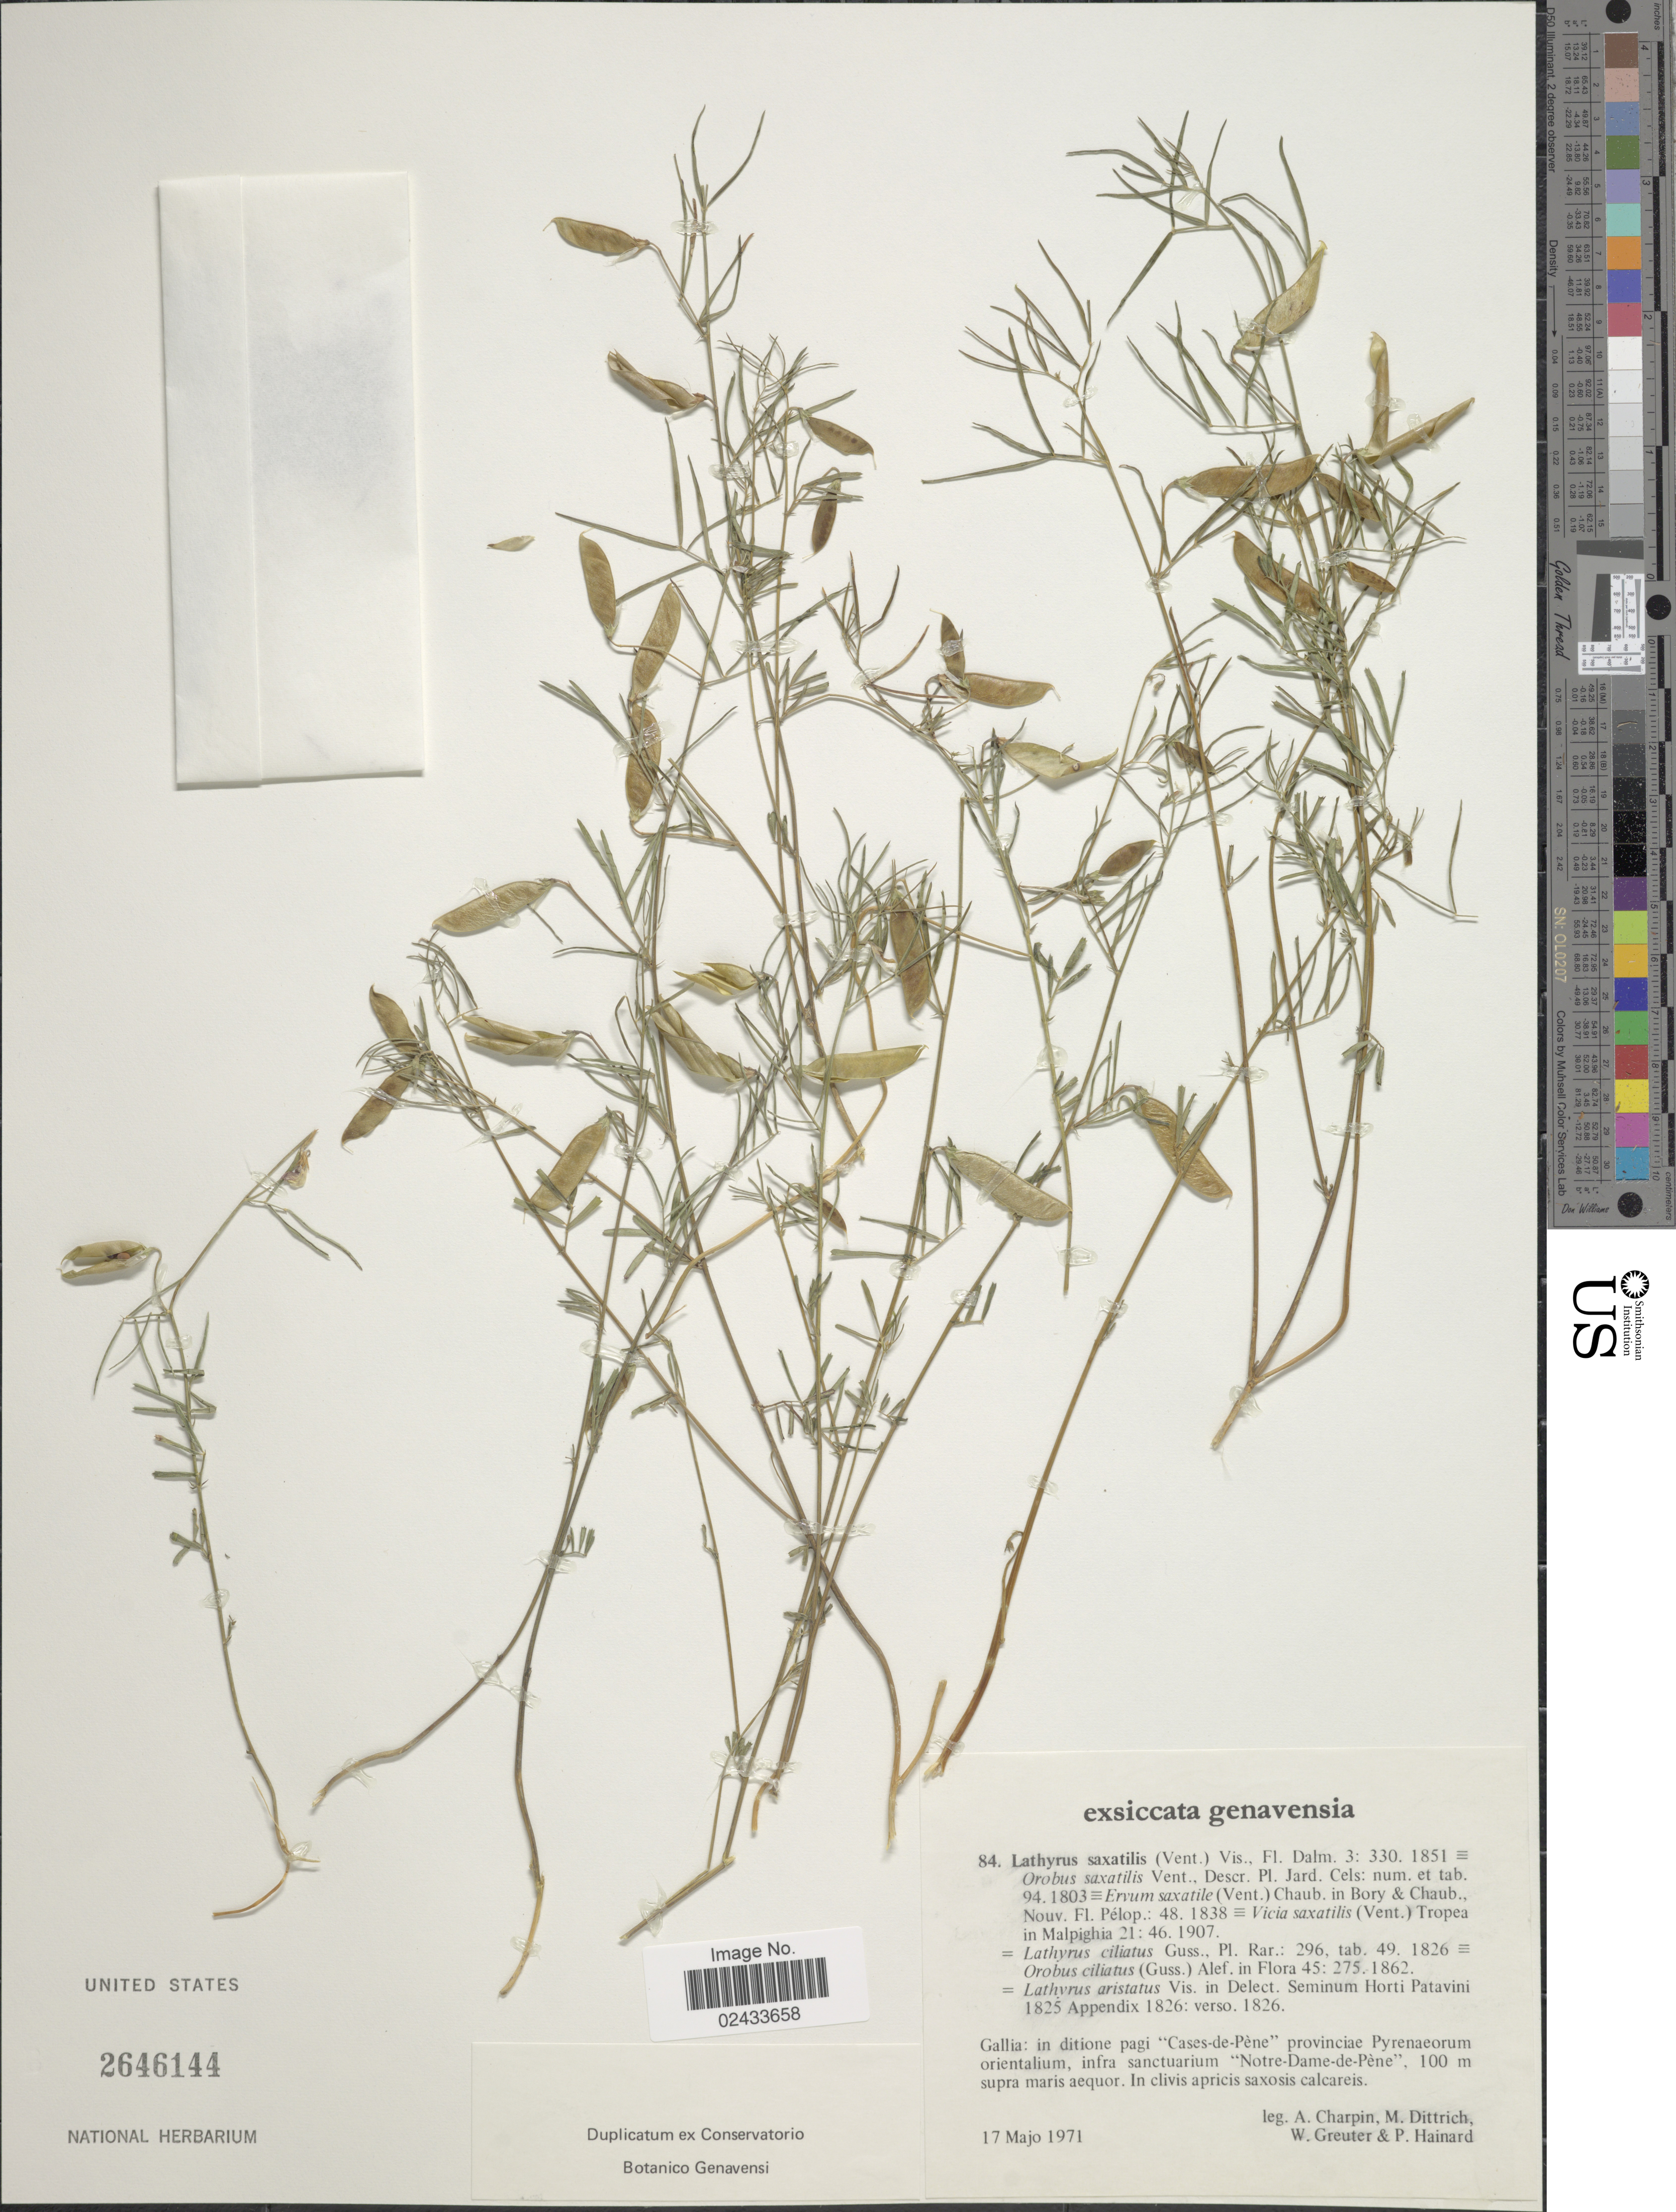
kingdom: Plantae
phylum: Tracheophyta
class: Magnoliopsida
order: Fabales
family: Fabaceae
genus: Lathyrus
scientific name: Lathyrus saxatilis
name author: (Vent.) Vis.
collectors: A. Charpin, M. Dittrich, W. Greuter & P. Hainard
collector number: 84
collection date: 1971-05-17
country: France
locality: Genavensia, Gallia: in ditione pagi "Cases de Pene" provinciae Pyrenaeorum orientalium, infra sanctuarium "Notre-Dame-de-Pene"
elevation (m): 100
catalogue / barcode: US 2646144